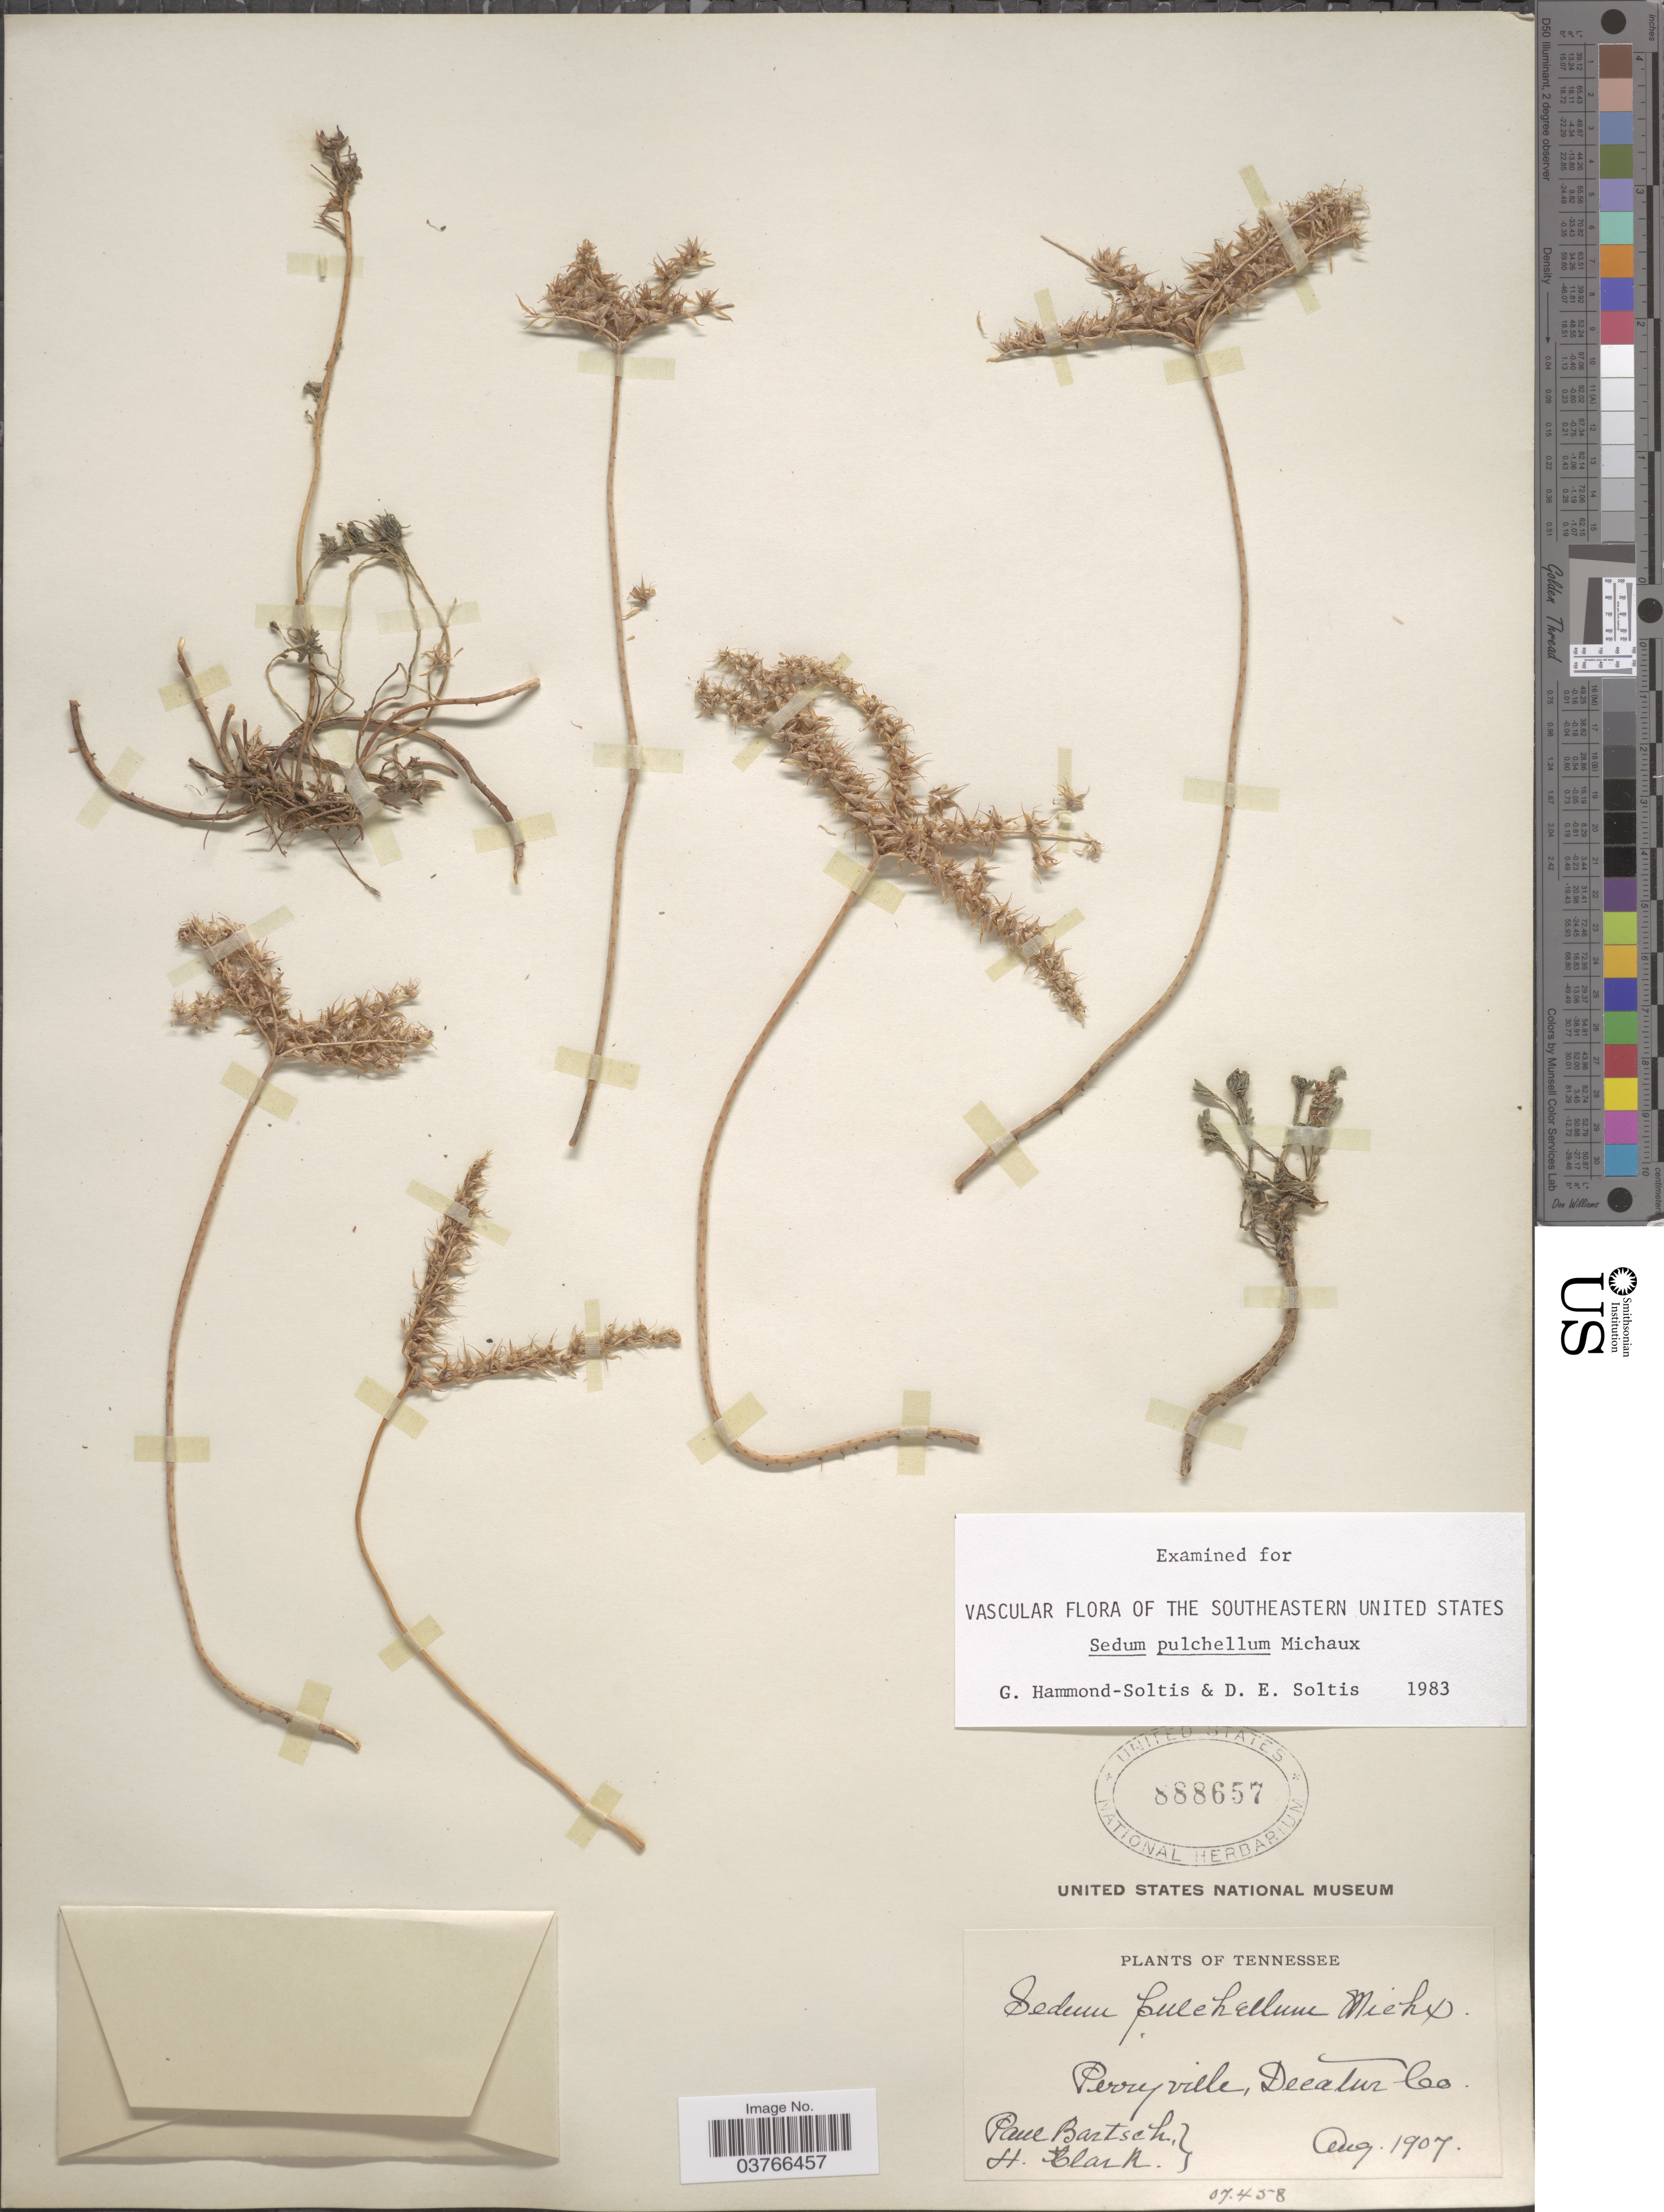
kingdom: Plantae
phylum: Tracheophyta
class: Magnoliopsida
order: Saxifragales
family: Crassulaceae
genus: Sedum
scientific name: Sedum pulchellum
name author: Michx.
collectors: P. Bartsch & H. Clark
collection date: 1907-08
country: United States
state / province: Tennessee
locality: Perryville, Decatur Co.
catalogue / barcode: US 888657